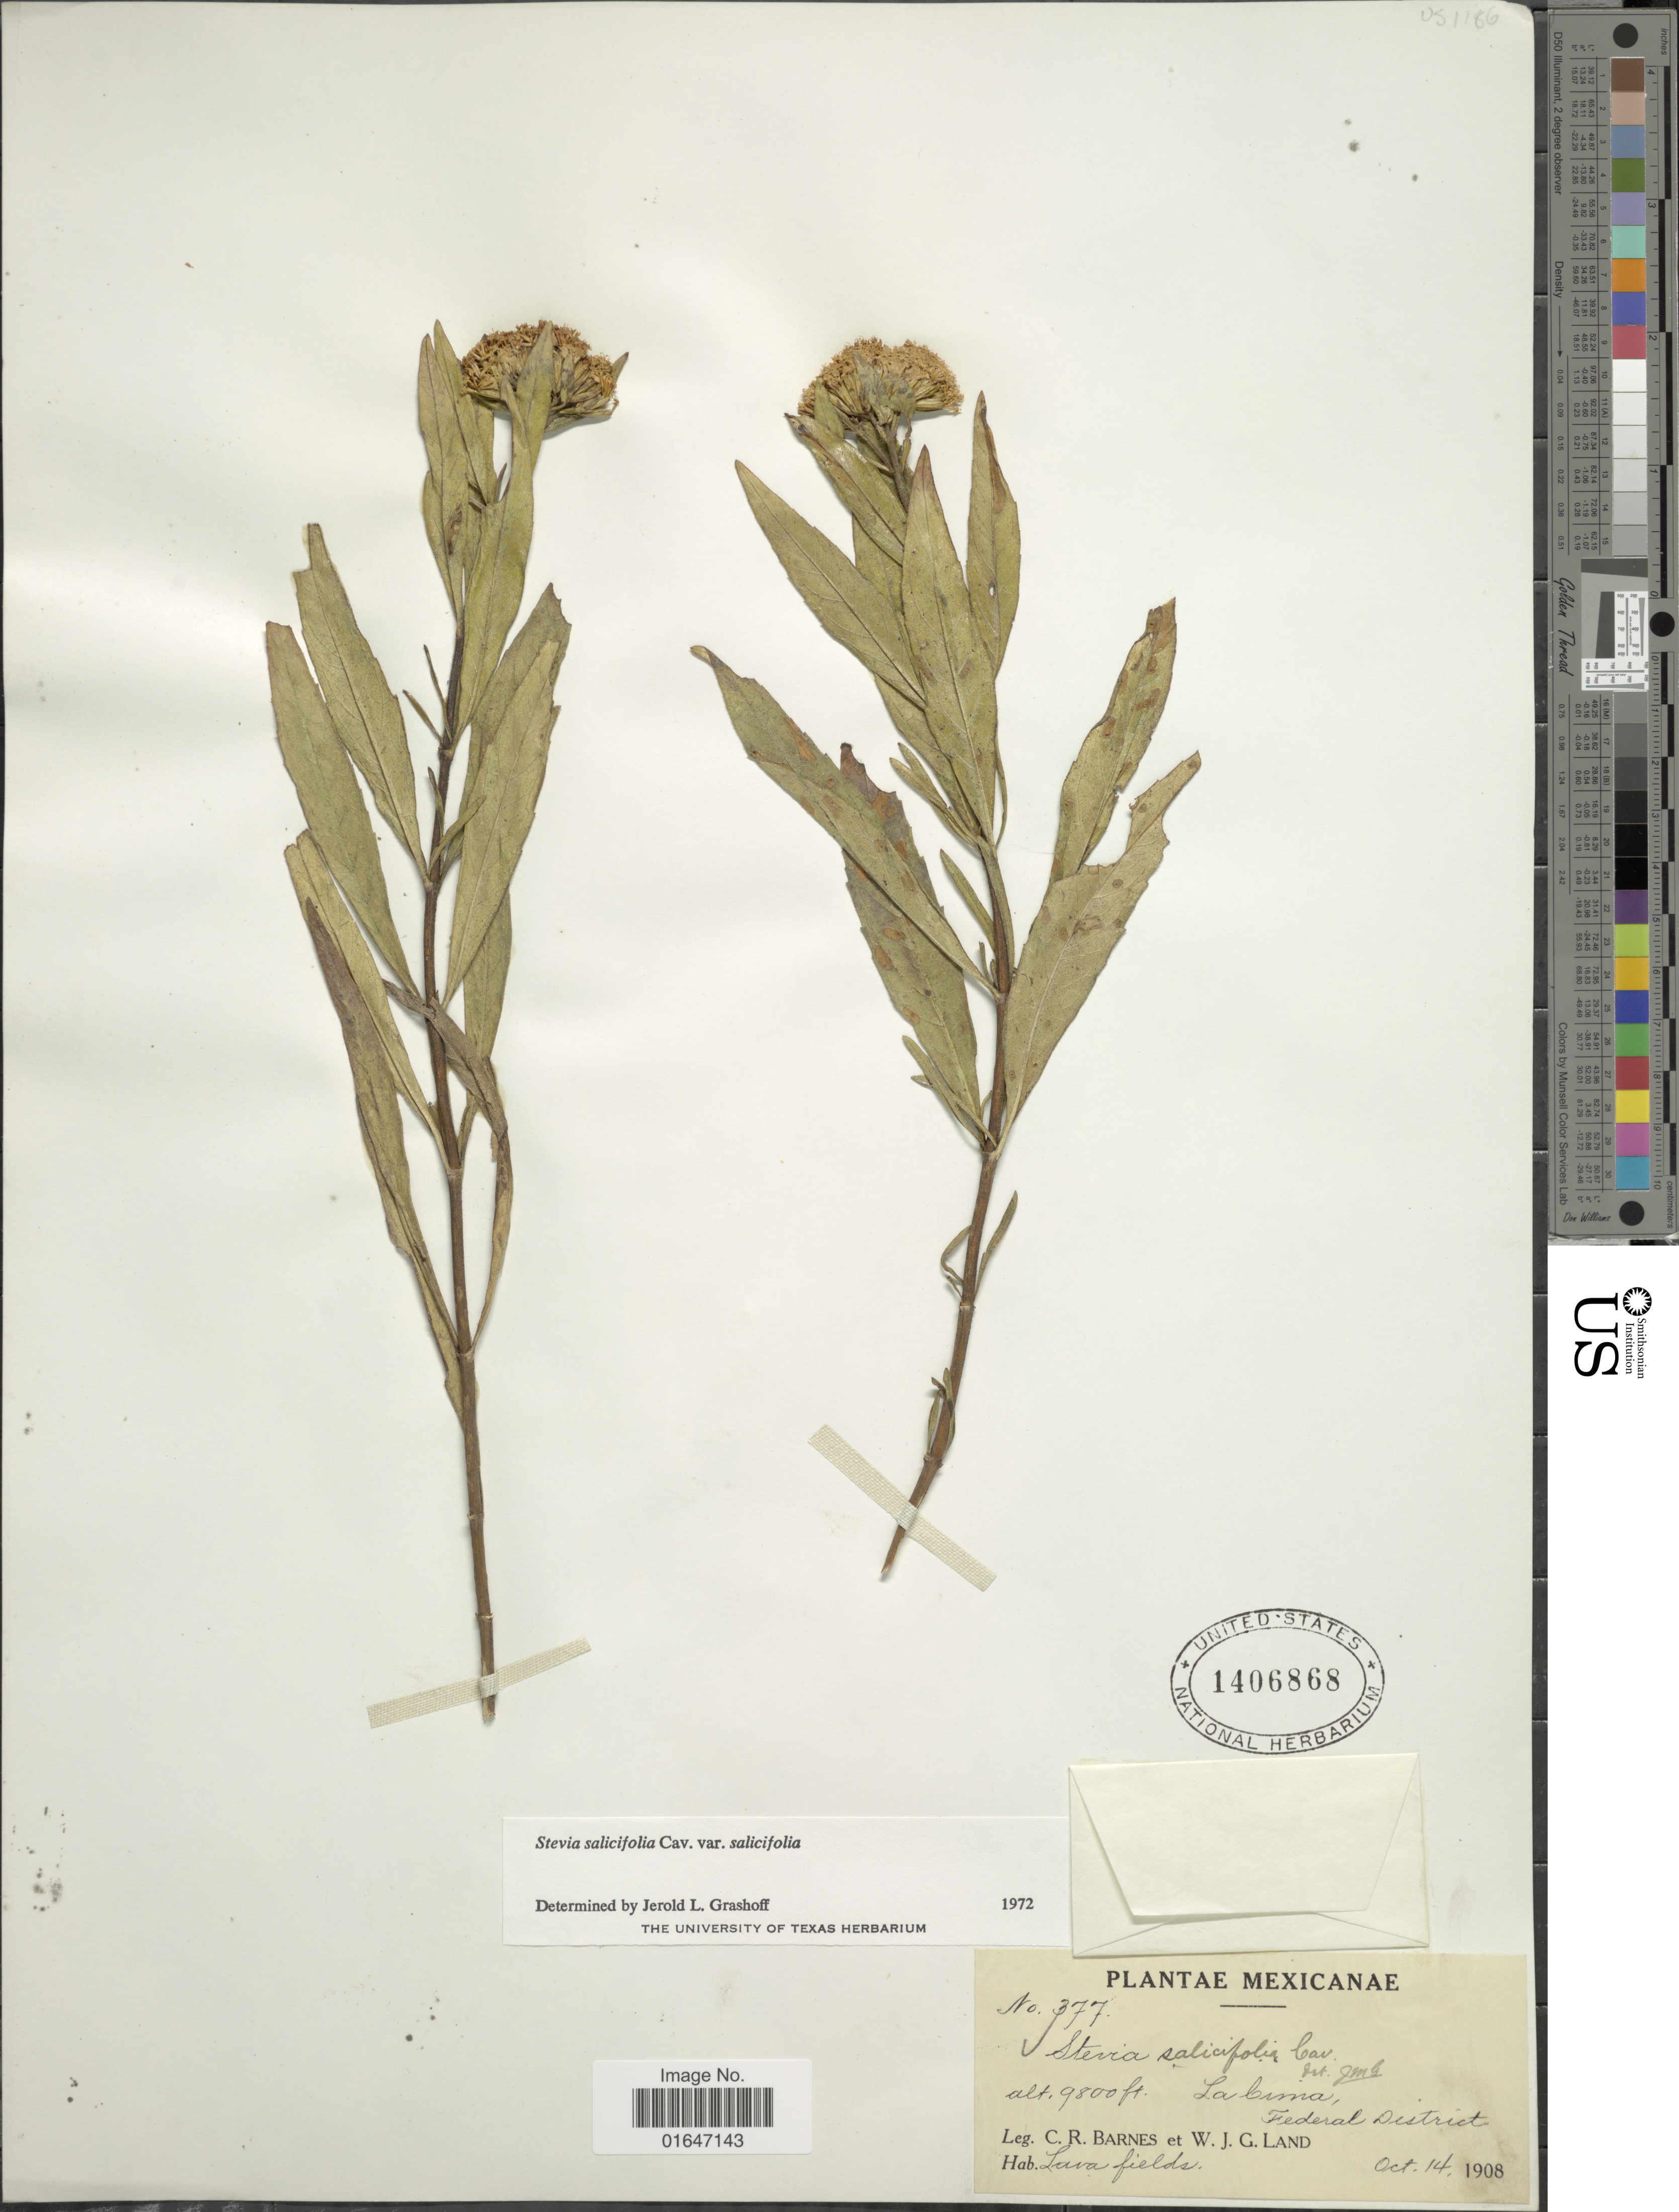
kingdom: Plantae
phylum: Tracheophyta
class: Magnoliopsida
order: Asterales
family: Asteraceae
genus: Stevia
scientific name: Stevia salicifolia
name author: Cav.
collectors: C. R. Barnes & W. J. G. Land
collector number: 377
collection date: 1908-10-14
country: Mexico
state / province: Distrito Federal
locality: La Lima, Federal District, Lava fields.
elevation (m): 2987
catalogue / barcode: US 1406868